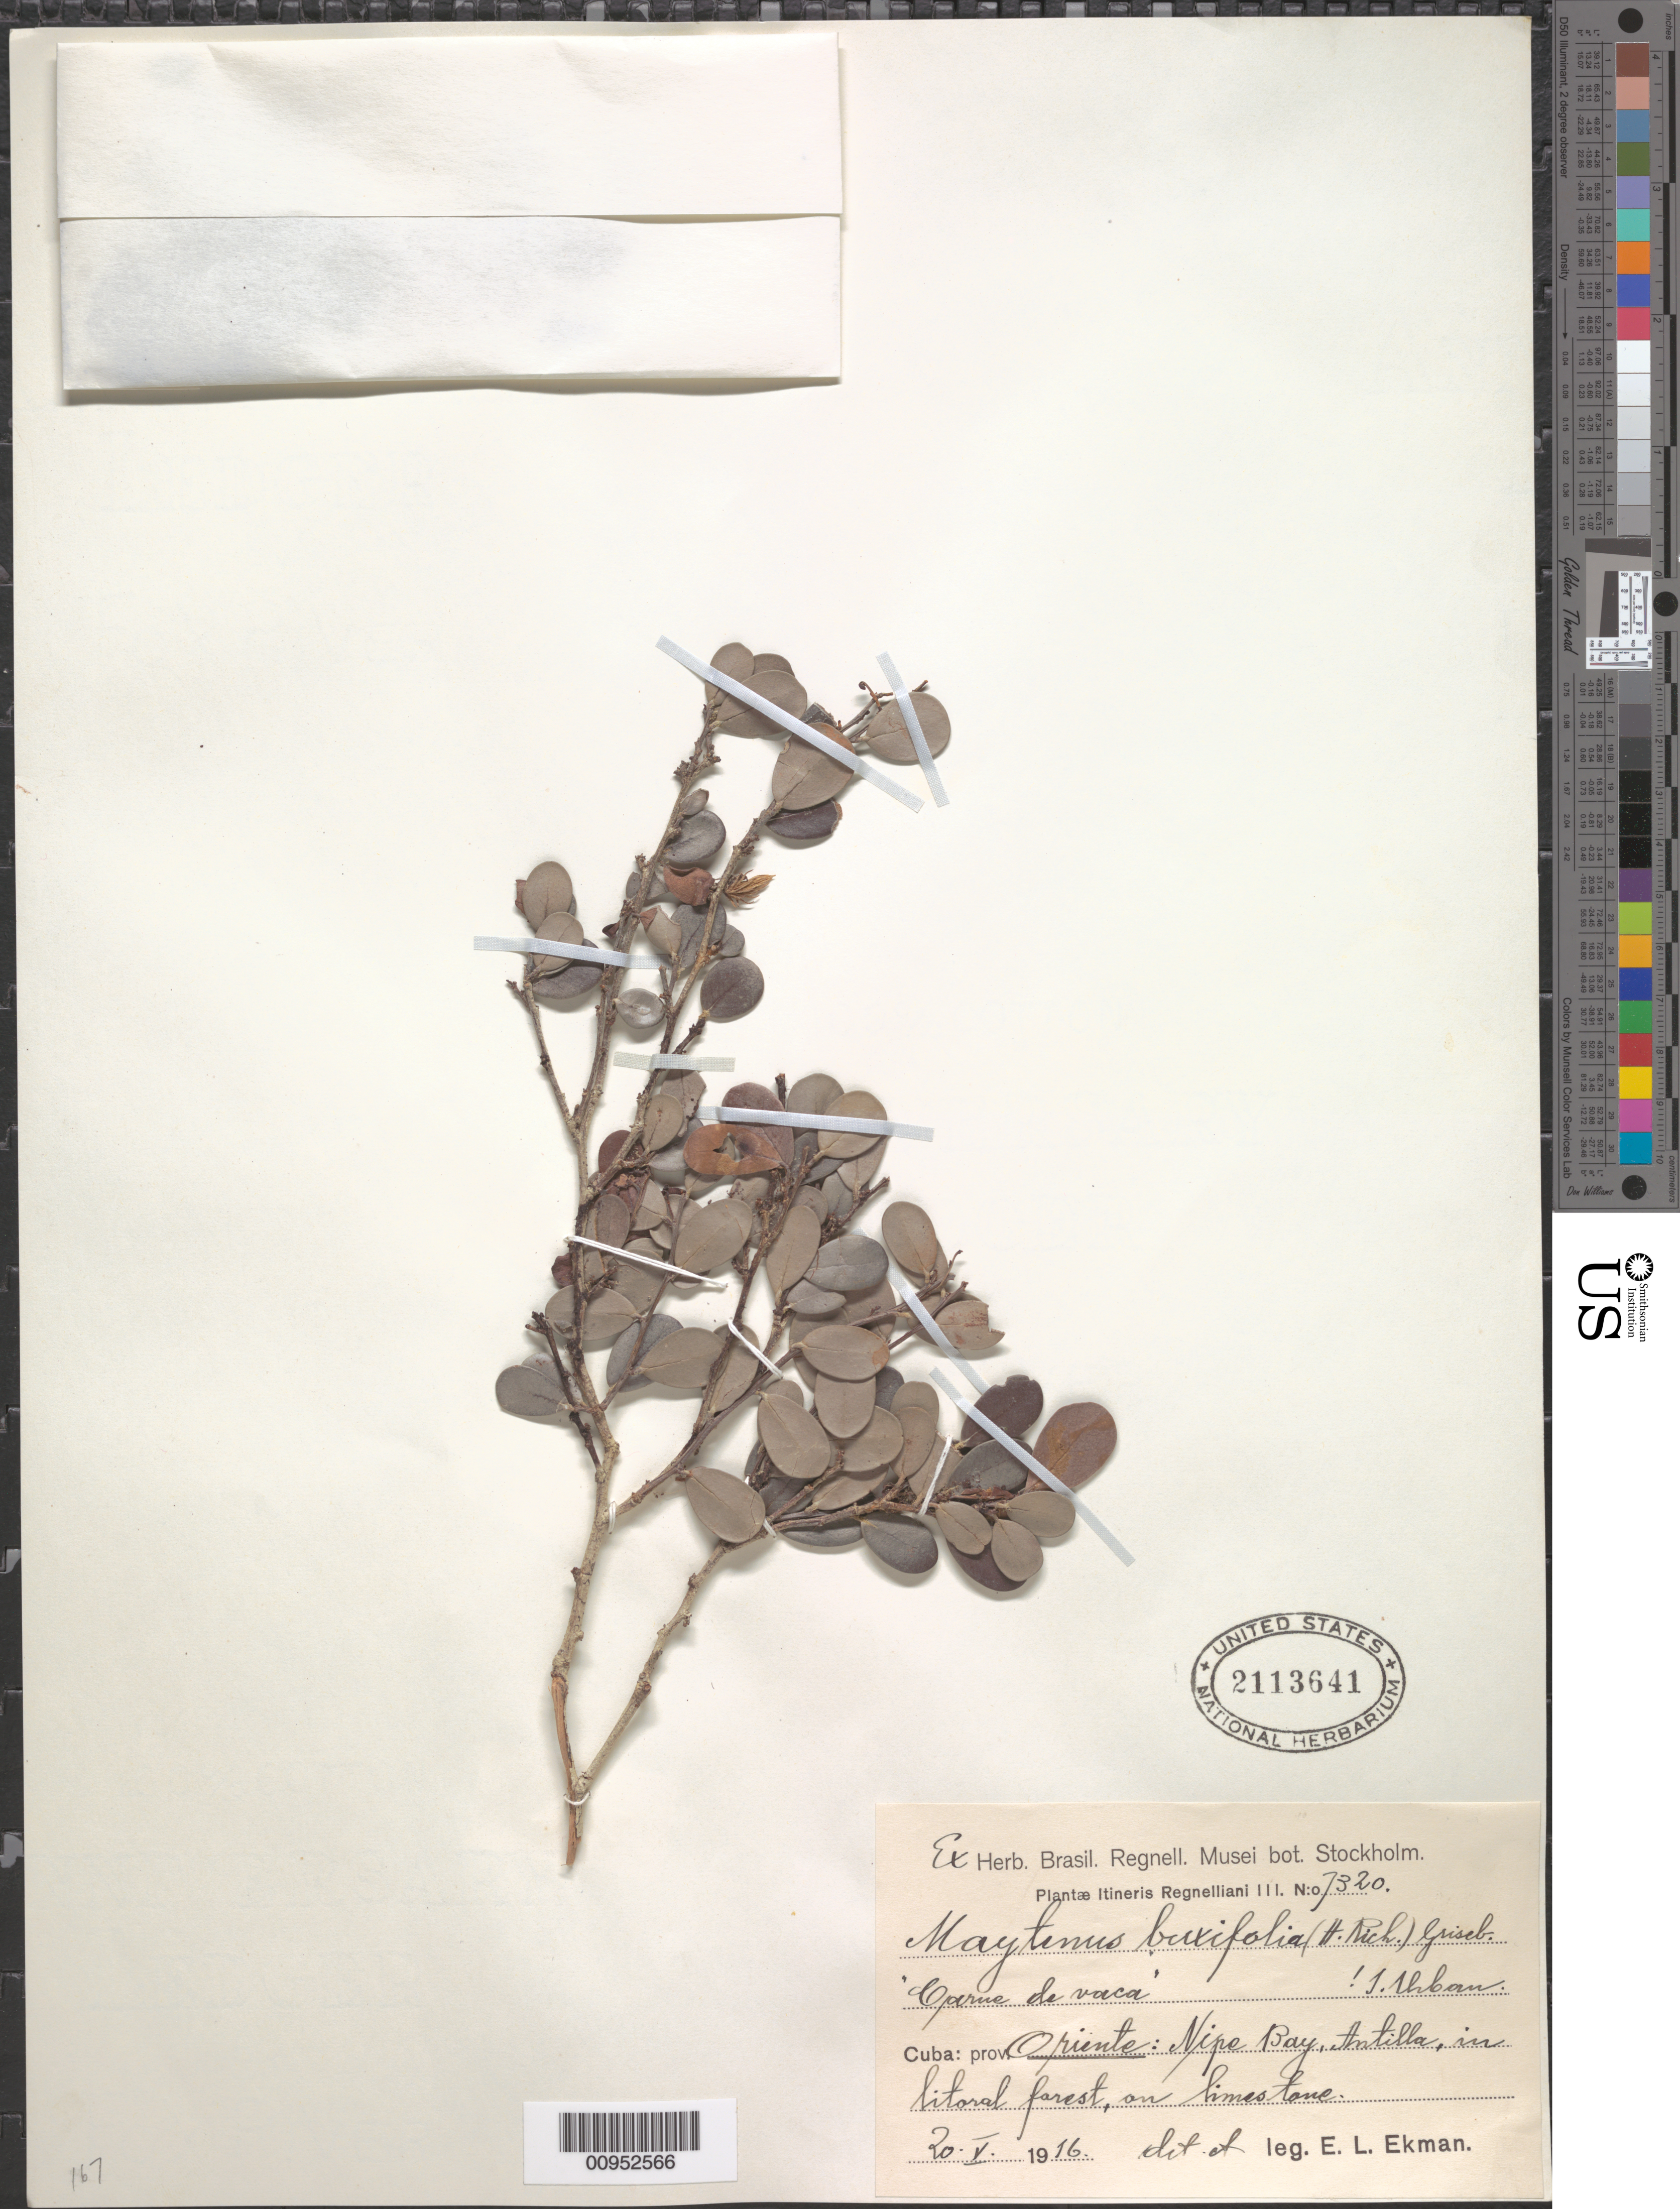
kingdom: Plantae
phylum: Tracheophyta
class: Magnoliopsida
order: Celastrales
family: Celastraceae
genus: Maytenus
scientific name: Maytenus buxifolia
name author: (A. Rich.) Griseb.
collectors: E. L. Ekman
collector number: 7320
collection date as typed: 20 May 1916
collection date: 1916-05-20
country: Cuba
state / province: Oriente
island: Cuba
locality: Nipa Bay, Antilla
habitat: In litoral forest, on limestone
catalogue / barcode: US 2113641